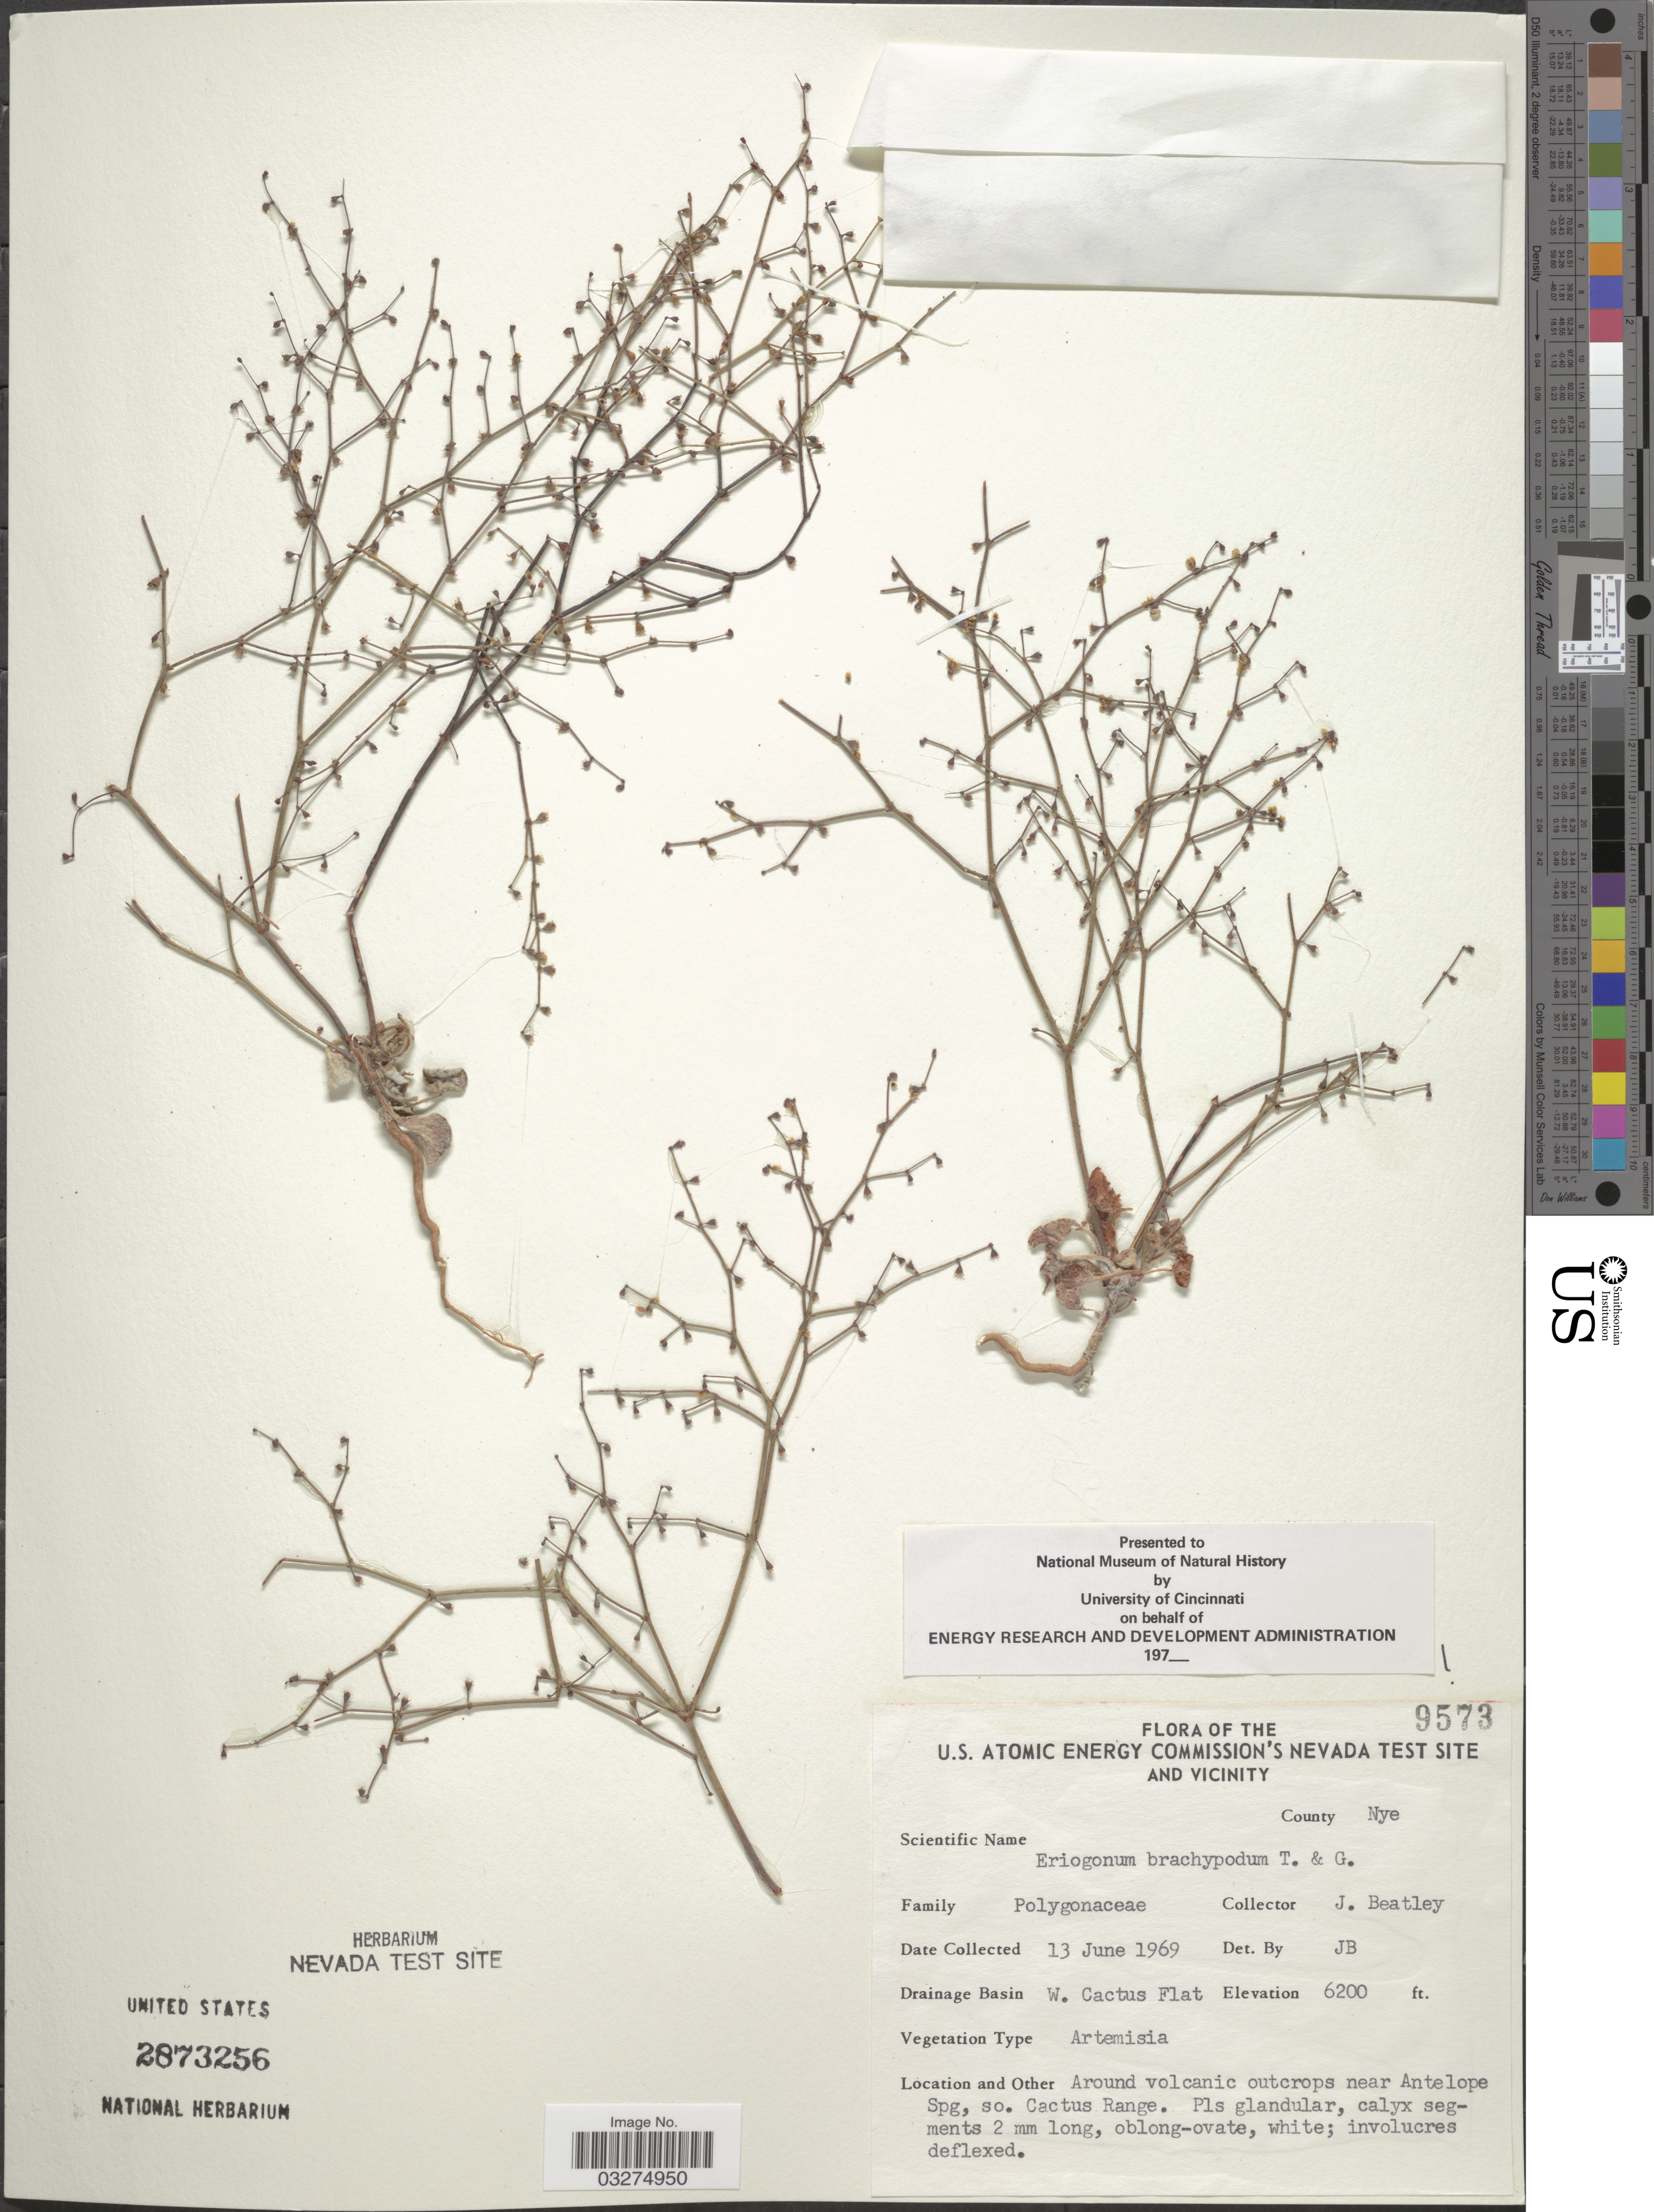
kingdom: Plantae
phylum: Tracheophyta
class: Magnoliopsida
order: Caryophyllales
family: Polygonaceae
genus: Eriogonum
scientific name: Eriogonum brachypodum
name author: Torr. & A. Gray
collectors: J. C. Beatley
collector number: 9573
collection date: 1969-06-13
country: United States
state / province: Nevada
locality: U. S. Atomic Energy Commission's Nevada Test Site and Vicinity. County Nye. Drainage Basin W. Cactus Flat. Near Antelope Spg, so. Cactus Range.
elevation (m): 1890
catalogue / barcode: US 2873256